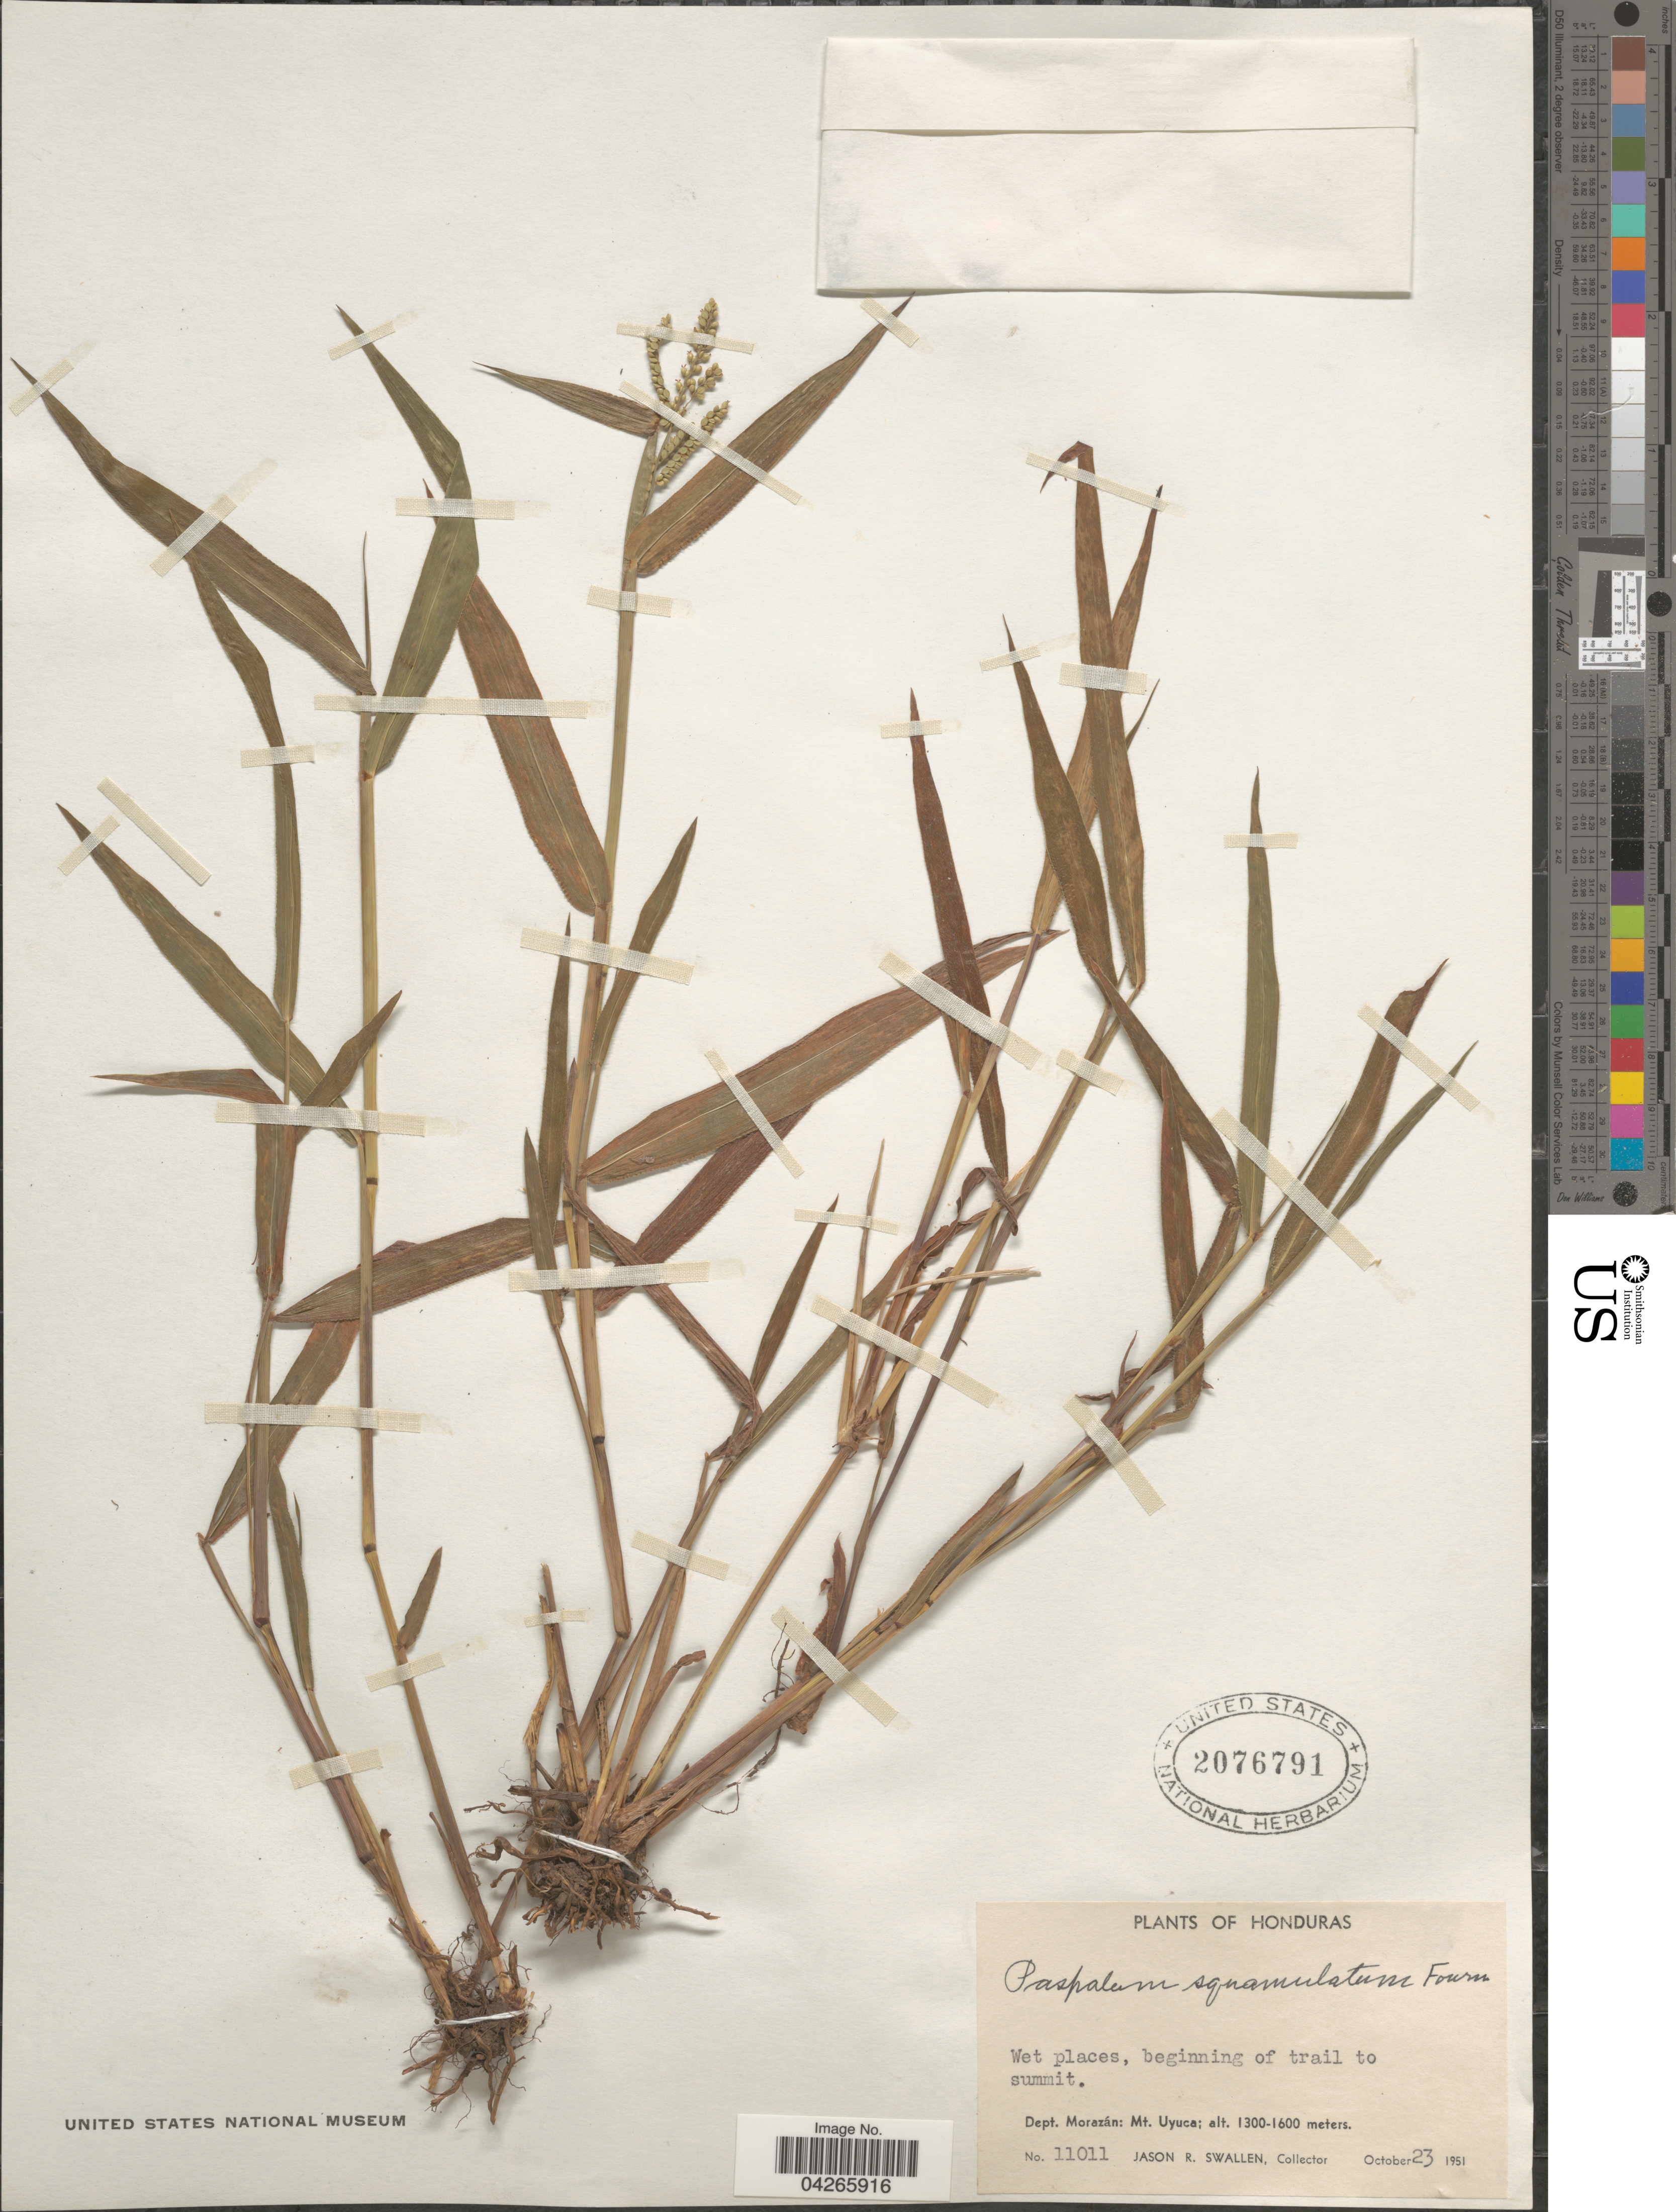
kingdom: Plantae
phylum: Tracheophyta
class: Liliopsida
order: Poales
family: Poaceae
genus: Paspalum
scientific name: Paspalum squamulatum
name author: E. Fourn.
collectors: J. R. Swallen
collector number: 11011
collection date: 1951-10-23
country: Honduras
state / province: Fco. Morazán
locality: Beginning of trail to summit. Dept. Morazán: Mt. Uyuca.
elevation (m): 1300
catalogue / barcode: US 2076791